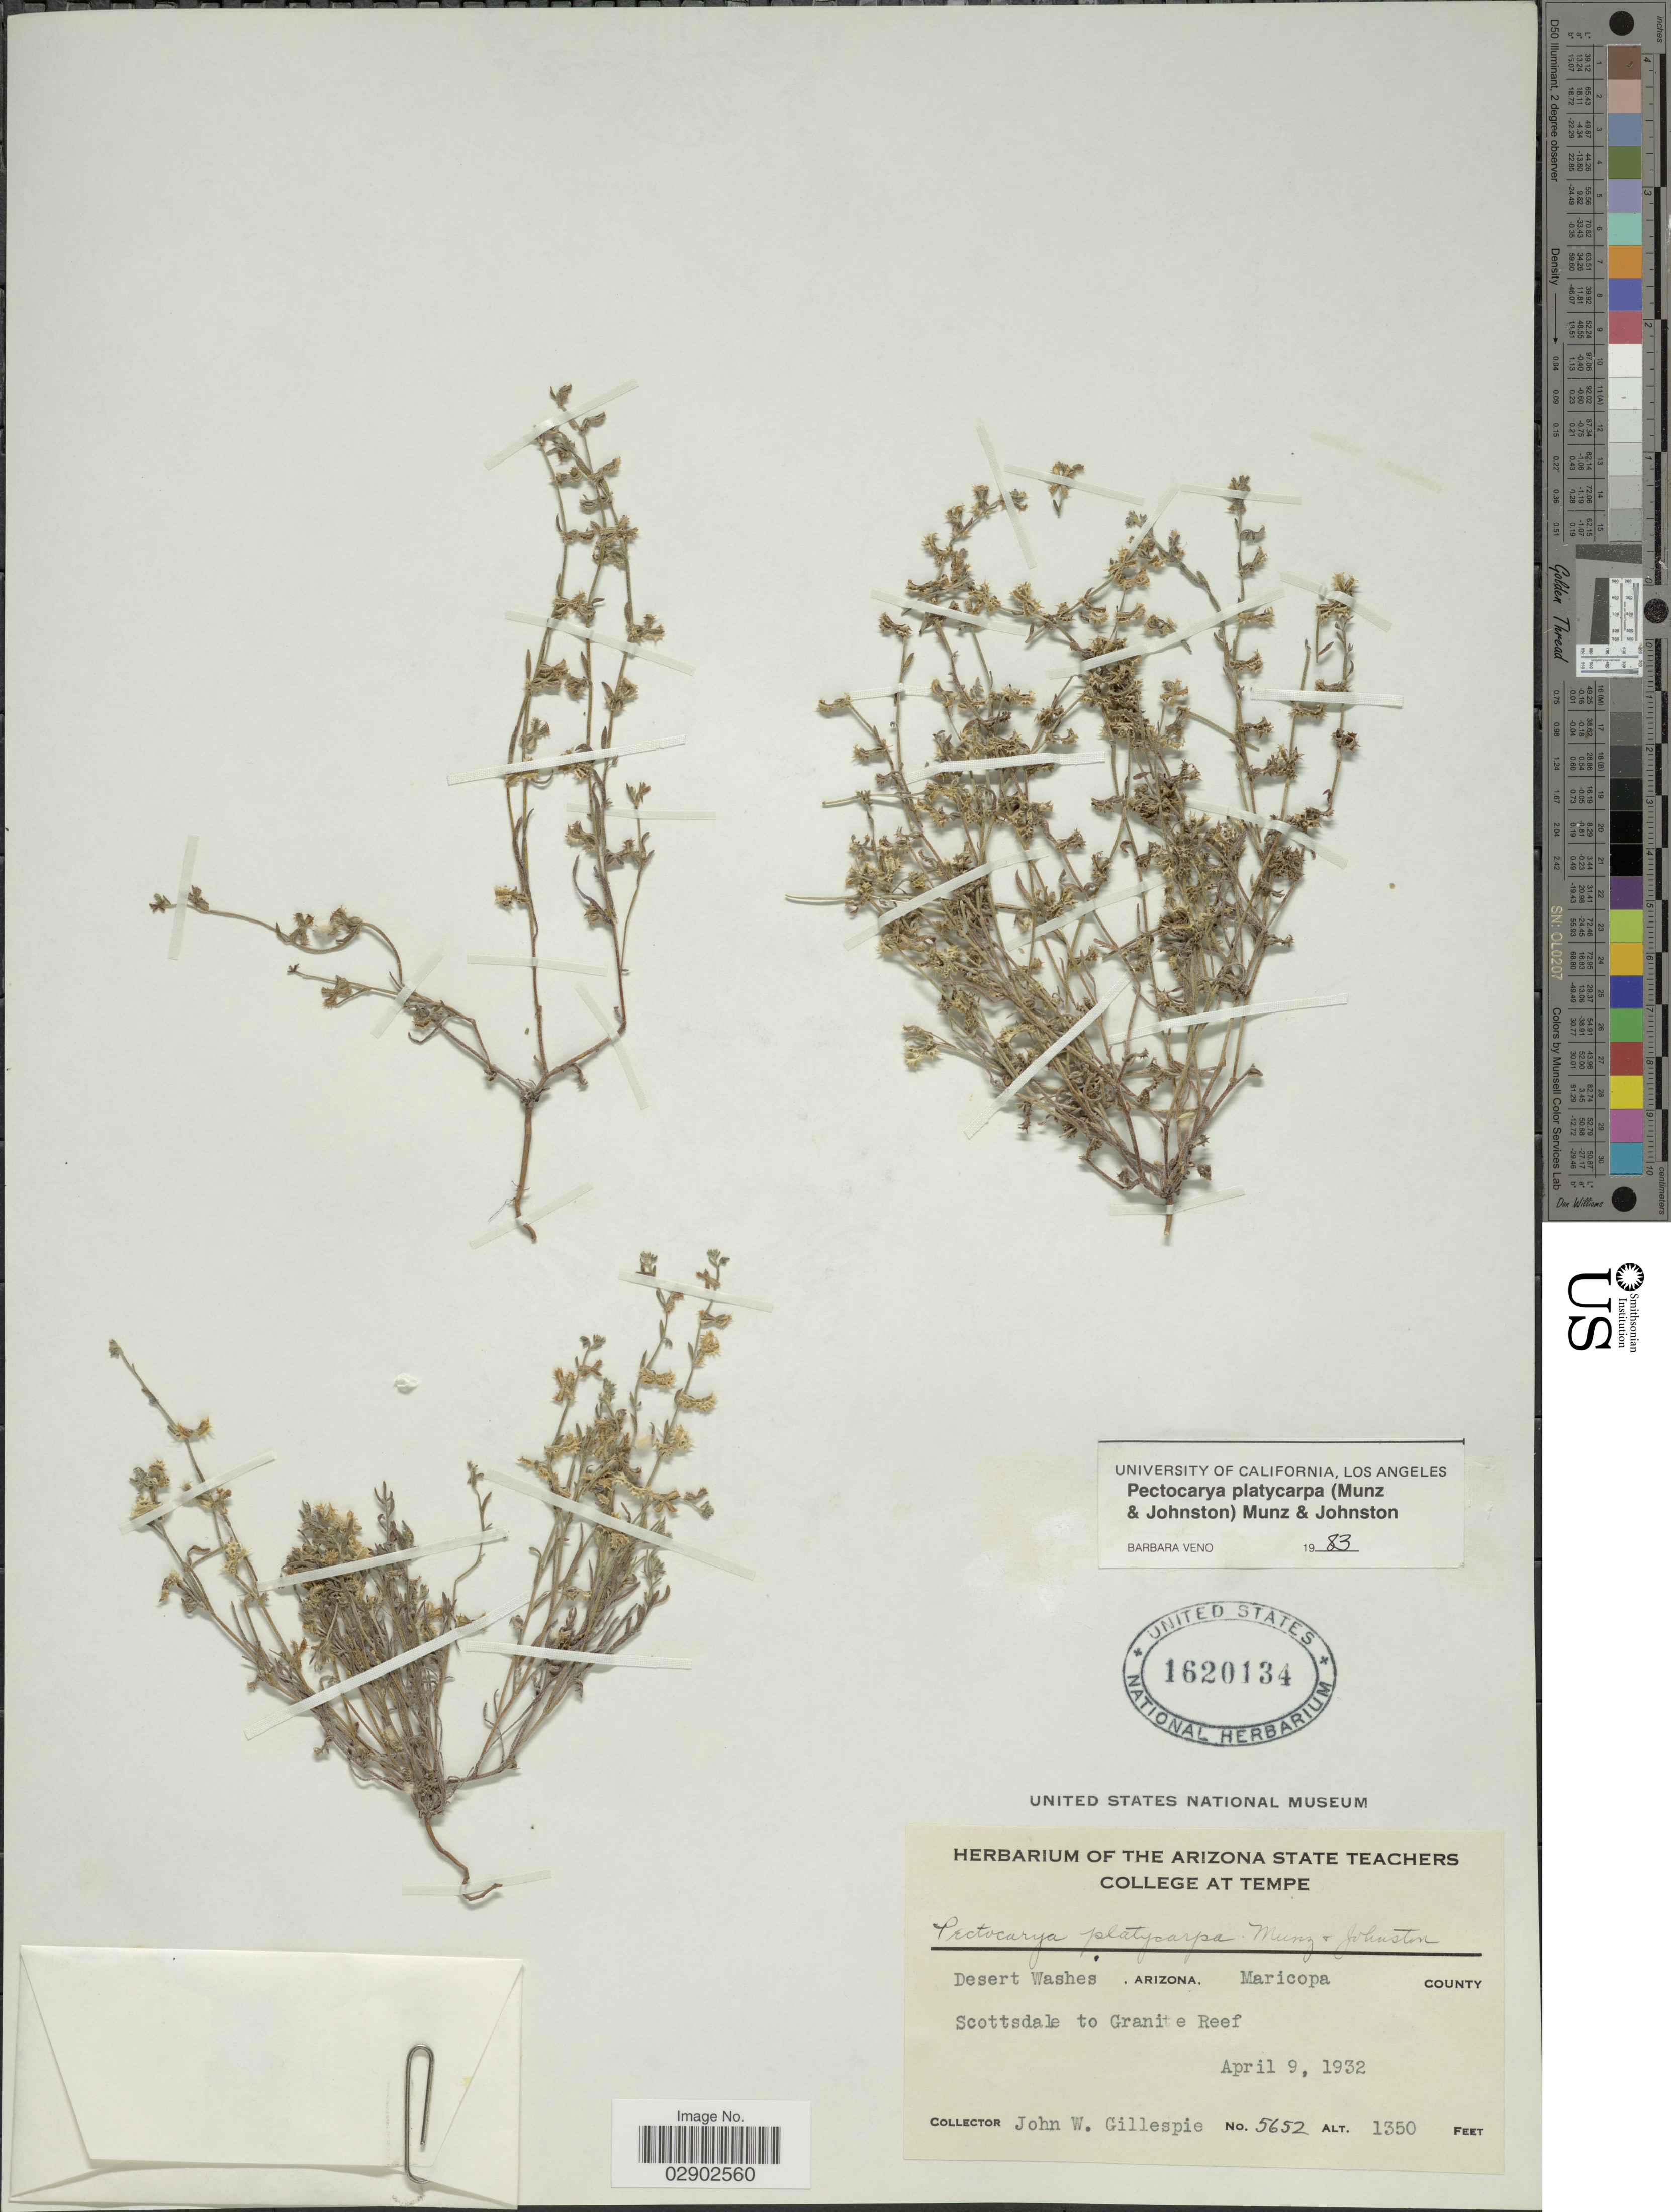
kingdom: Plantae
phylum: Tracheophyta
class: Magnoliopsida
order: Boraginales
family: Boraginaceae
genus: Pectocarya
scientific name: Pectocarya linearis var. platycarpa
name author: (Munz & I.M. Johnst.) Cronq.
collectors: J. W. Gillespie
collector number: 5652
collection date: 1932-04-09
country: United States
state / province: Arizona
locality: Desert Washes, Maricopa County, Scottsdale to Granite Reef.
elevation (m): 411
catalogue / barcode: US 1620134